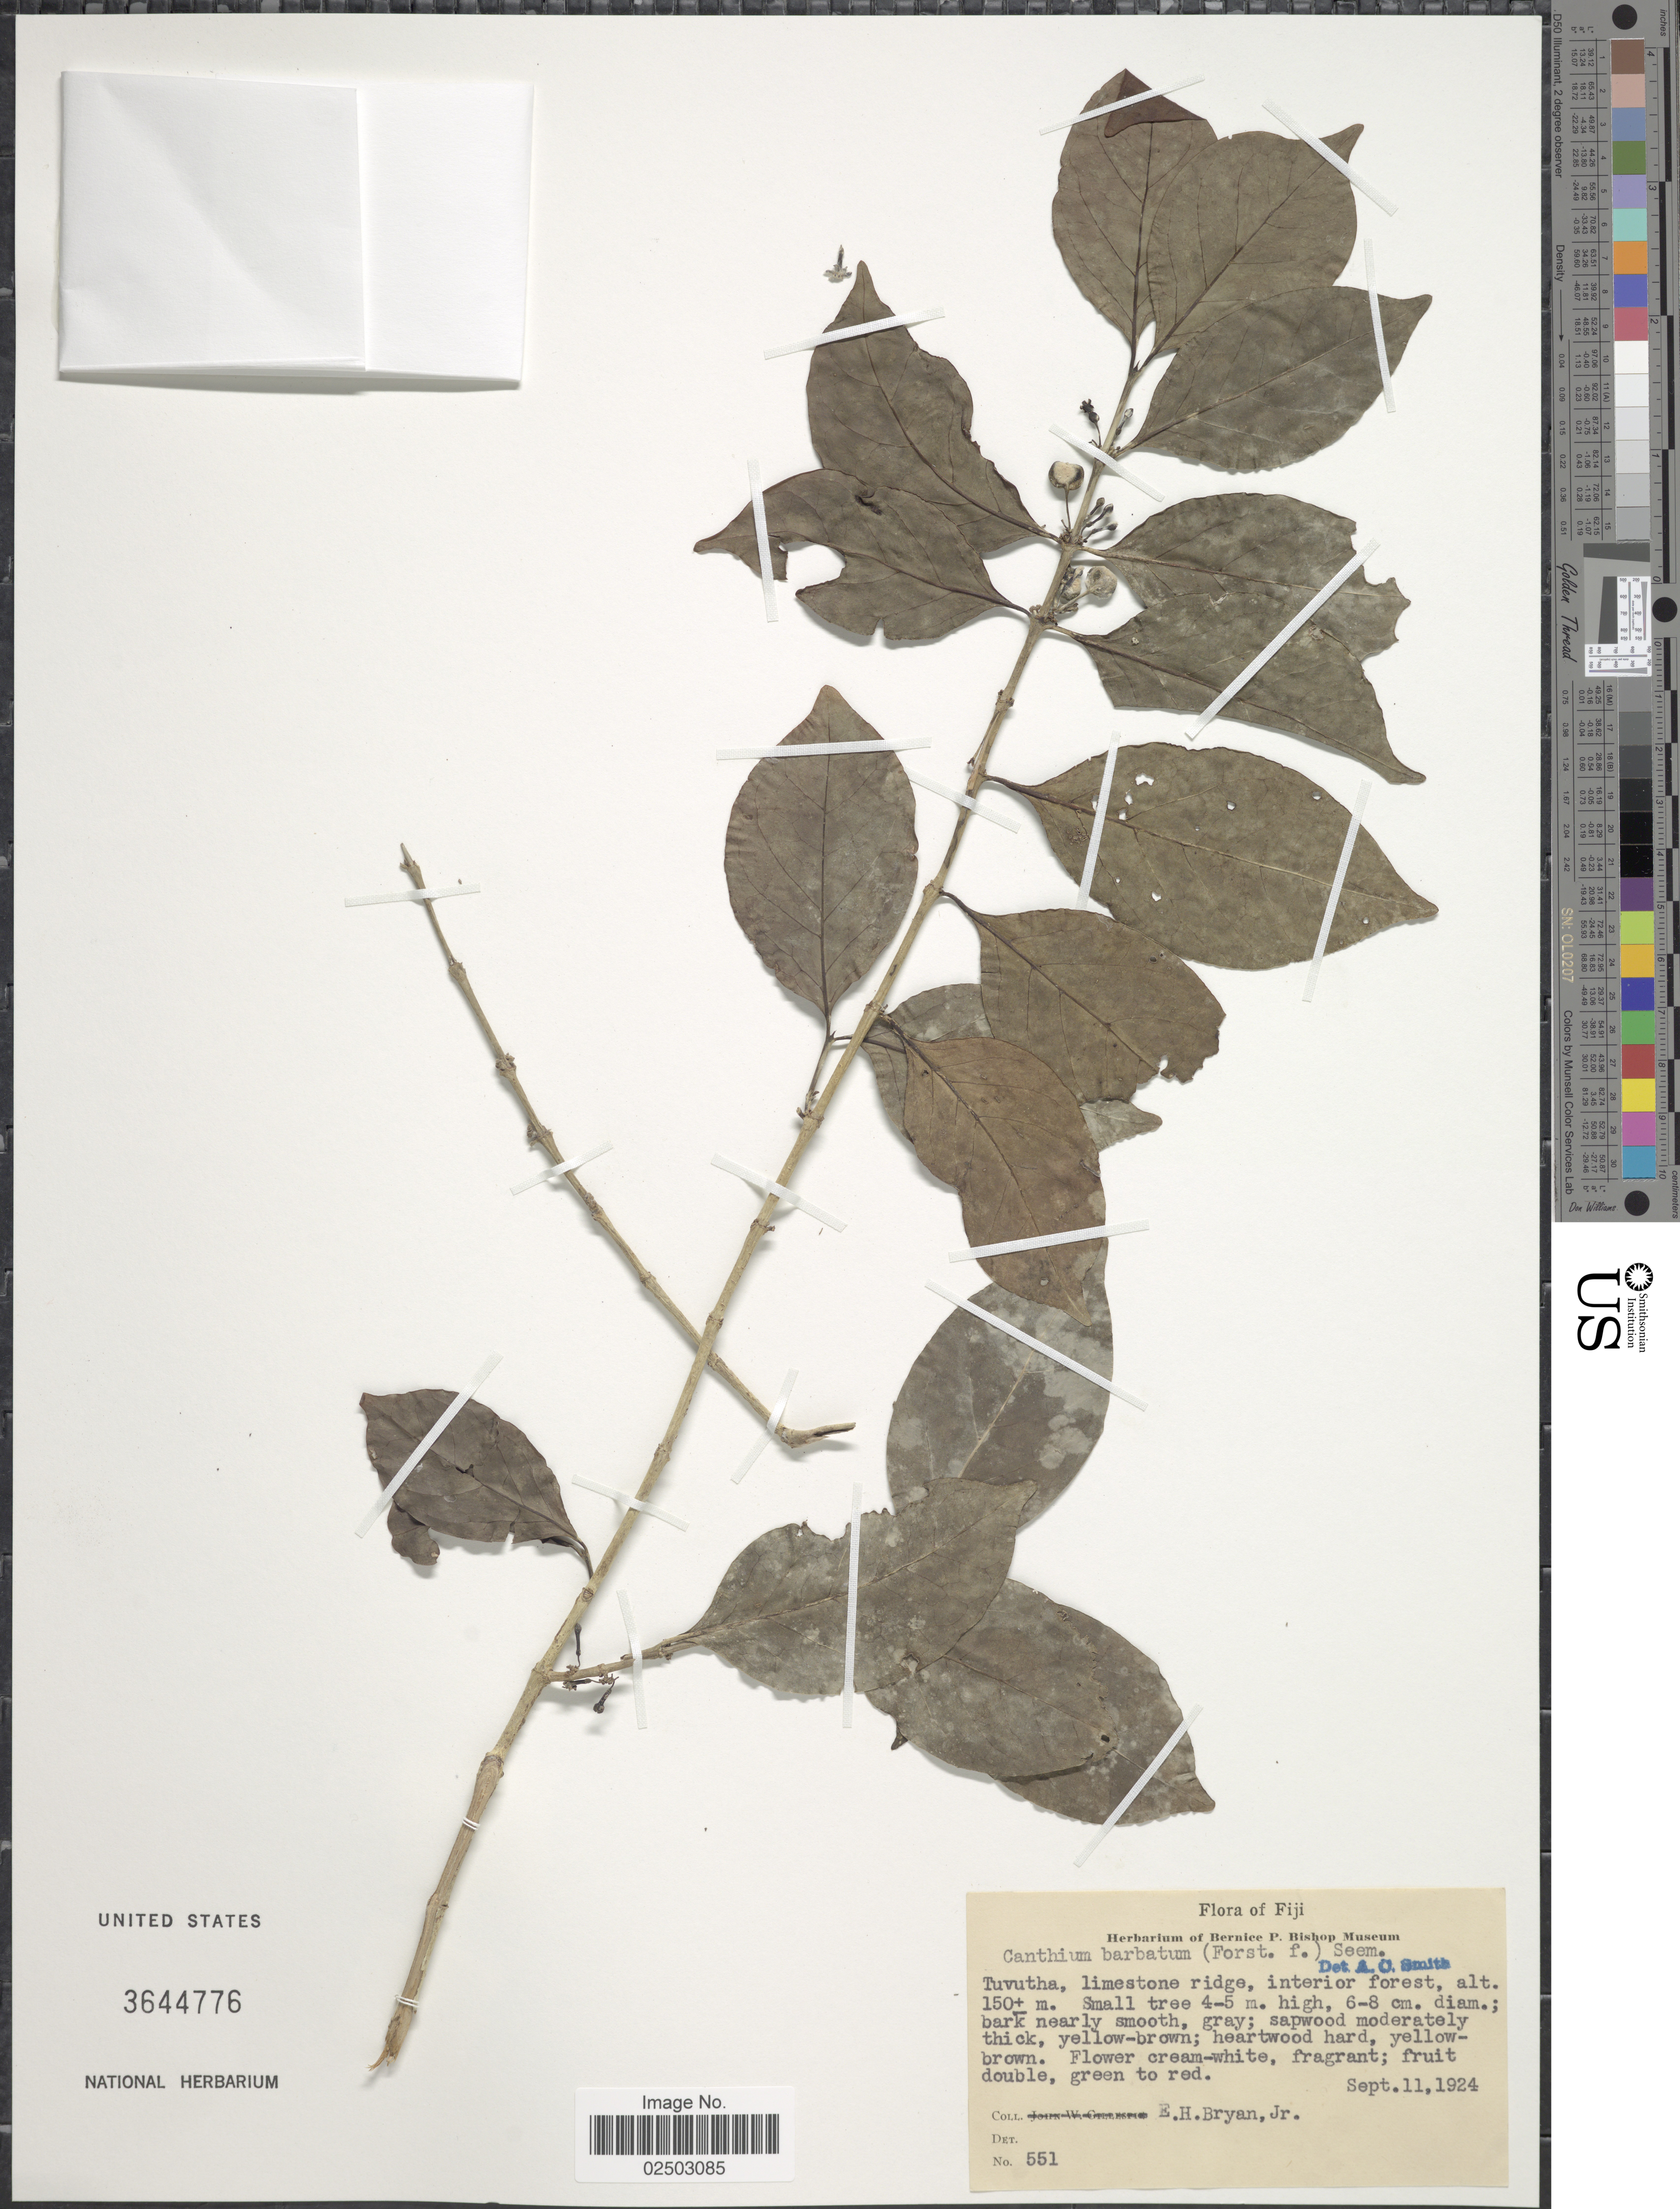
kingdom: Plantae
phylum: Tracheophyta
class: Magnoliopsida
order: Gentianales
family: Rubiaceae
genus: Canthium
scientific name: Canthium barbatum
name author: (G. Forst.) Seem.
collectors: E. Bryan Jr.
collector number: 551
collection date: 1924-09-11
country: Fiji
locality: Tuvutha, limestone ridge, interior forest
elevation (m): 150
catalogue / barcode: US 3644776